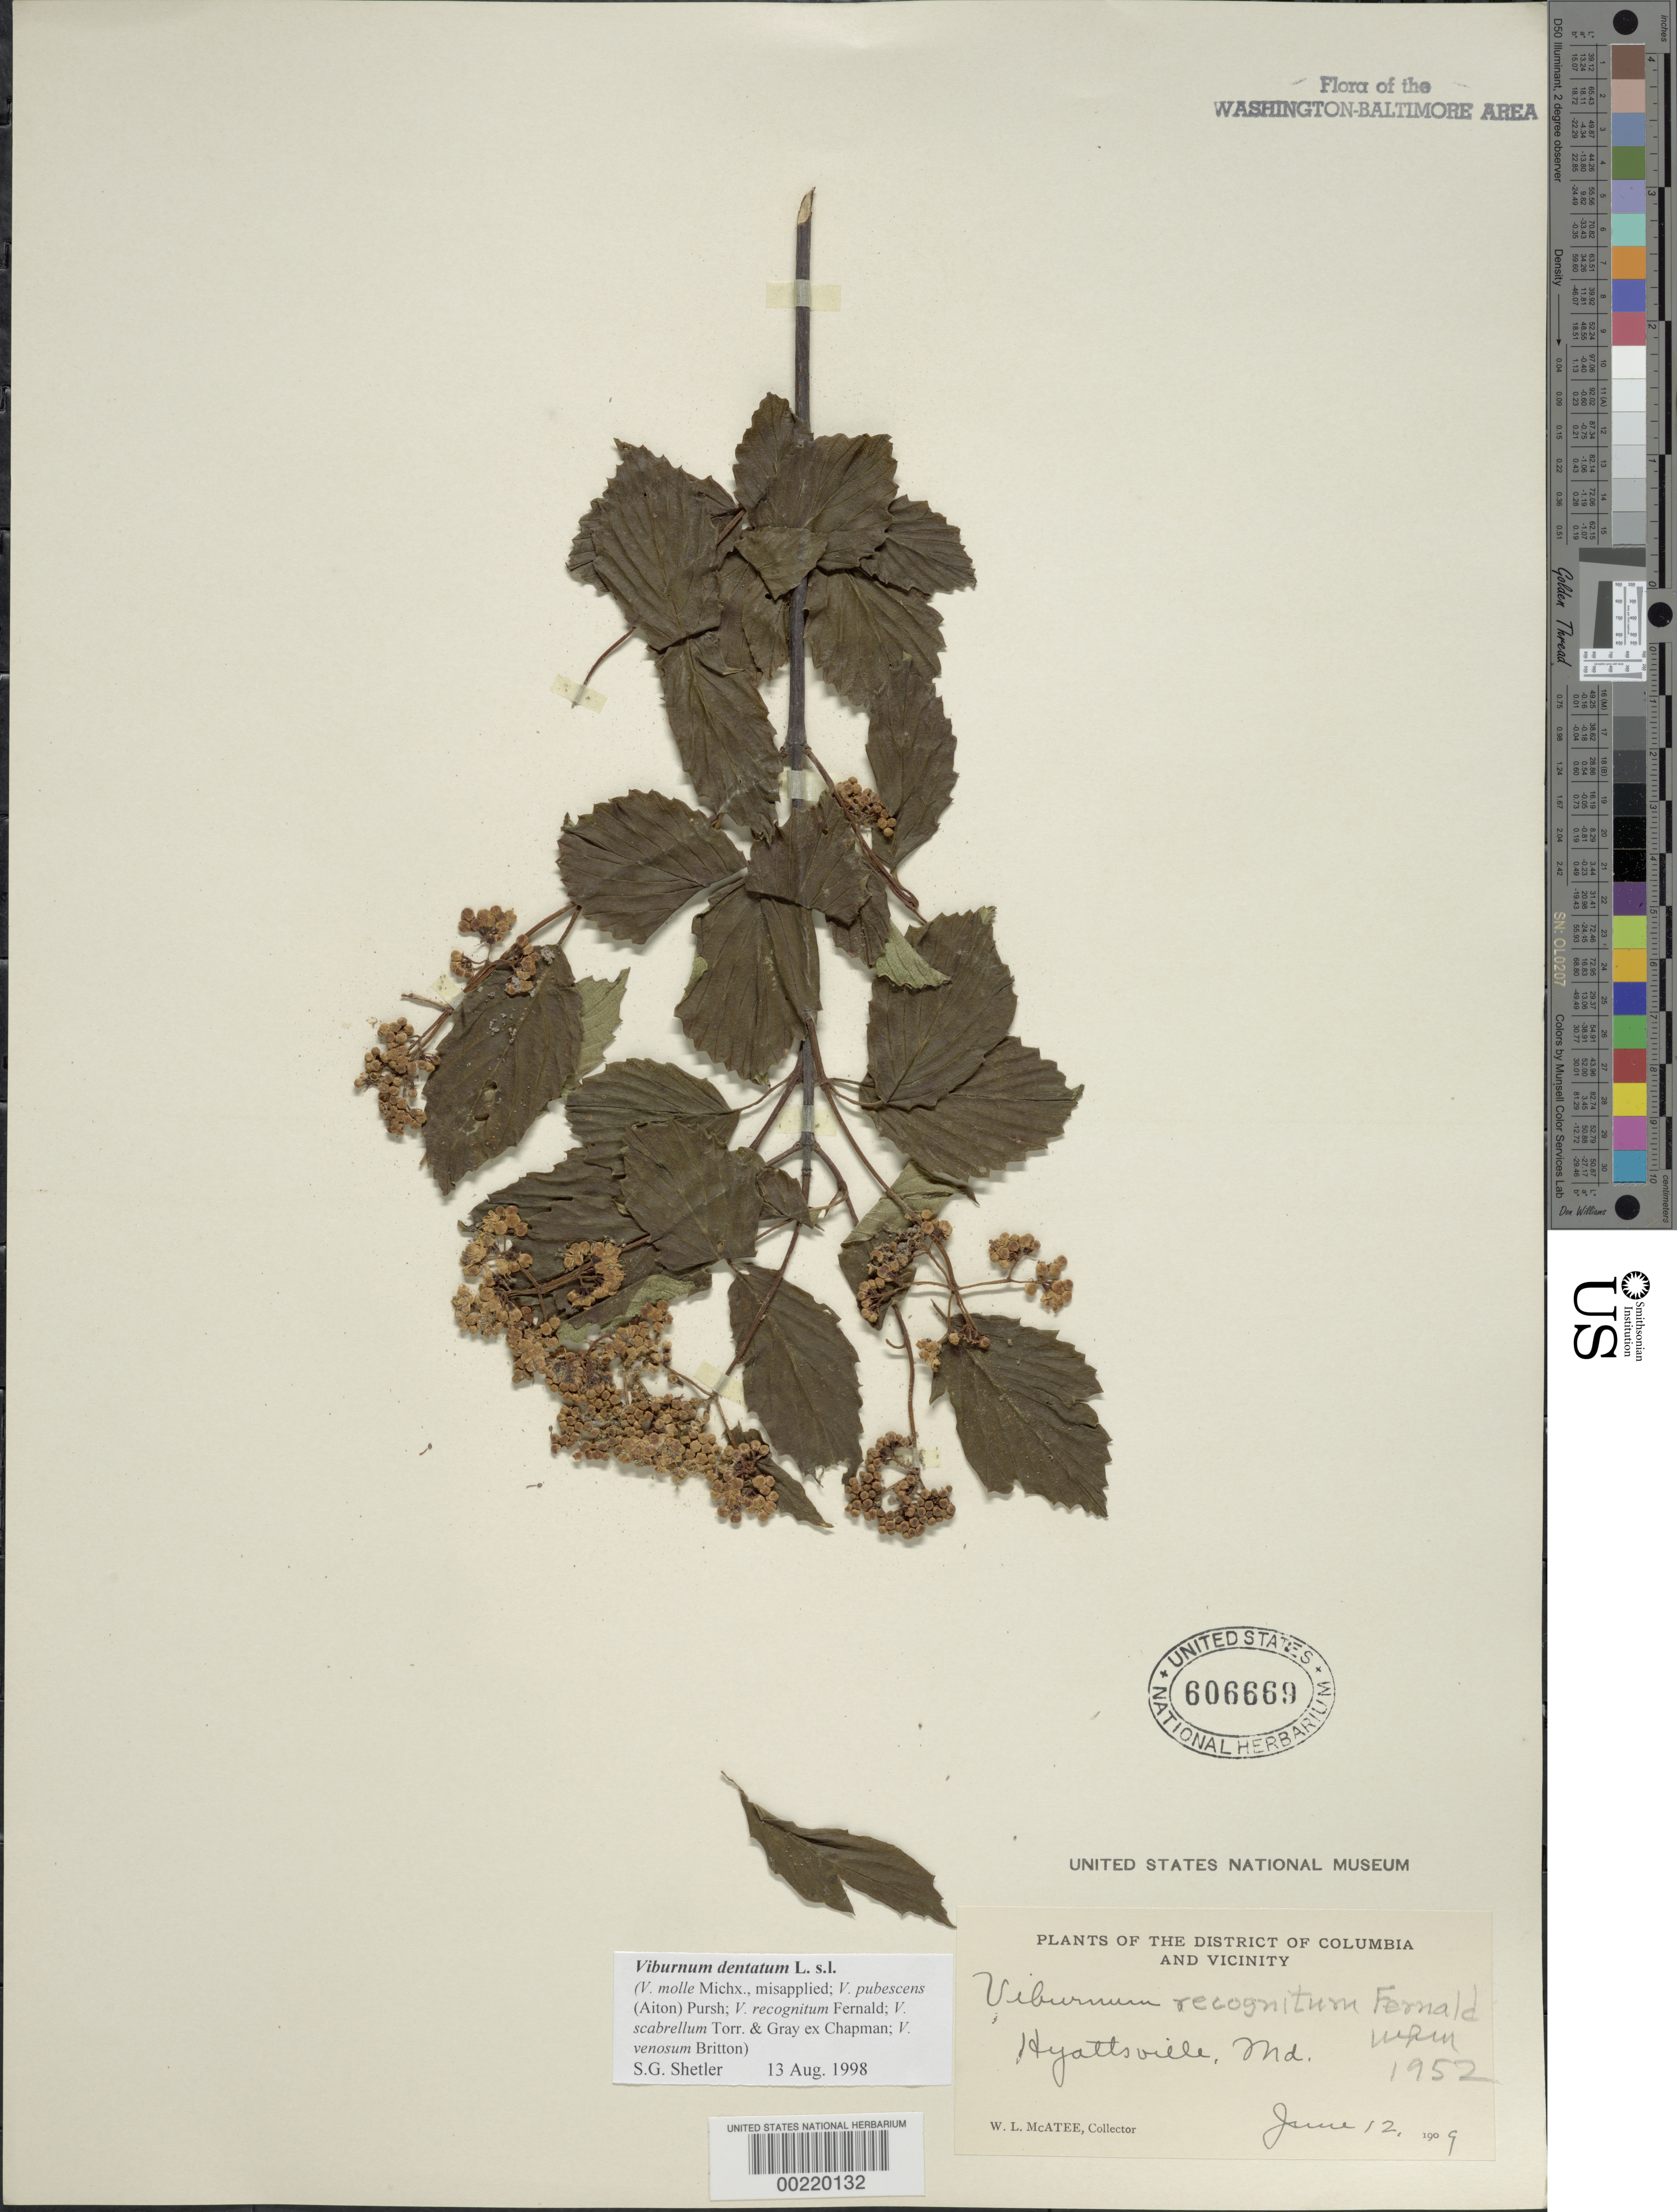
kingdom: Plantae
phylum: Tracheophyta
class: Magnoliopsida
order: Dipsacales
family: Viburnaceae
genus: Viburnum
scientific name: Viburnum dentatum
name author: L.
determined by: McAtee, W. L.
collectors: W. McAtee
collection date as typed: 12 Jun 1909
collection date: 1909-06-12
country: United States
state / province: Maryland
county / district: Prince George's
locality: Hyattsville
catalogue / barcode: US 606669